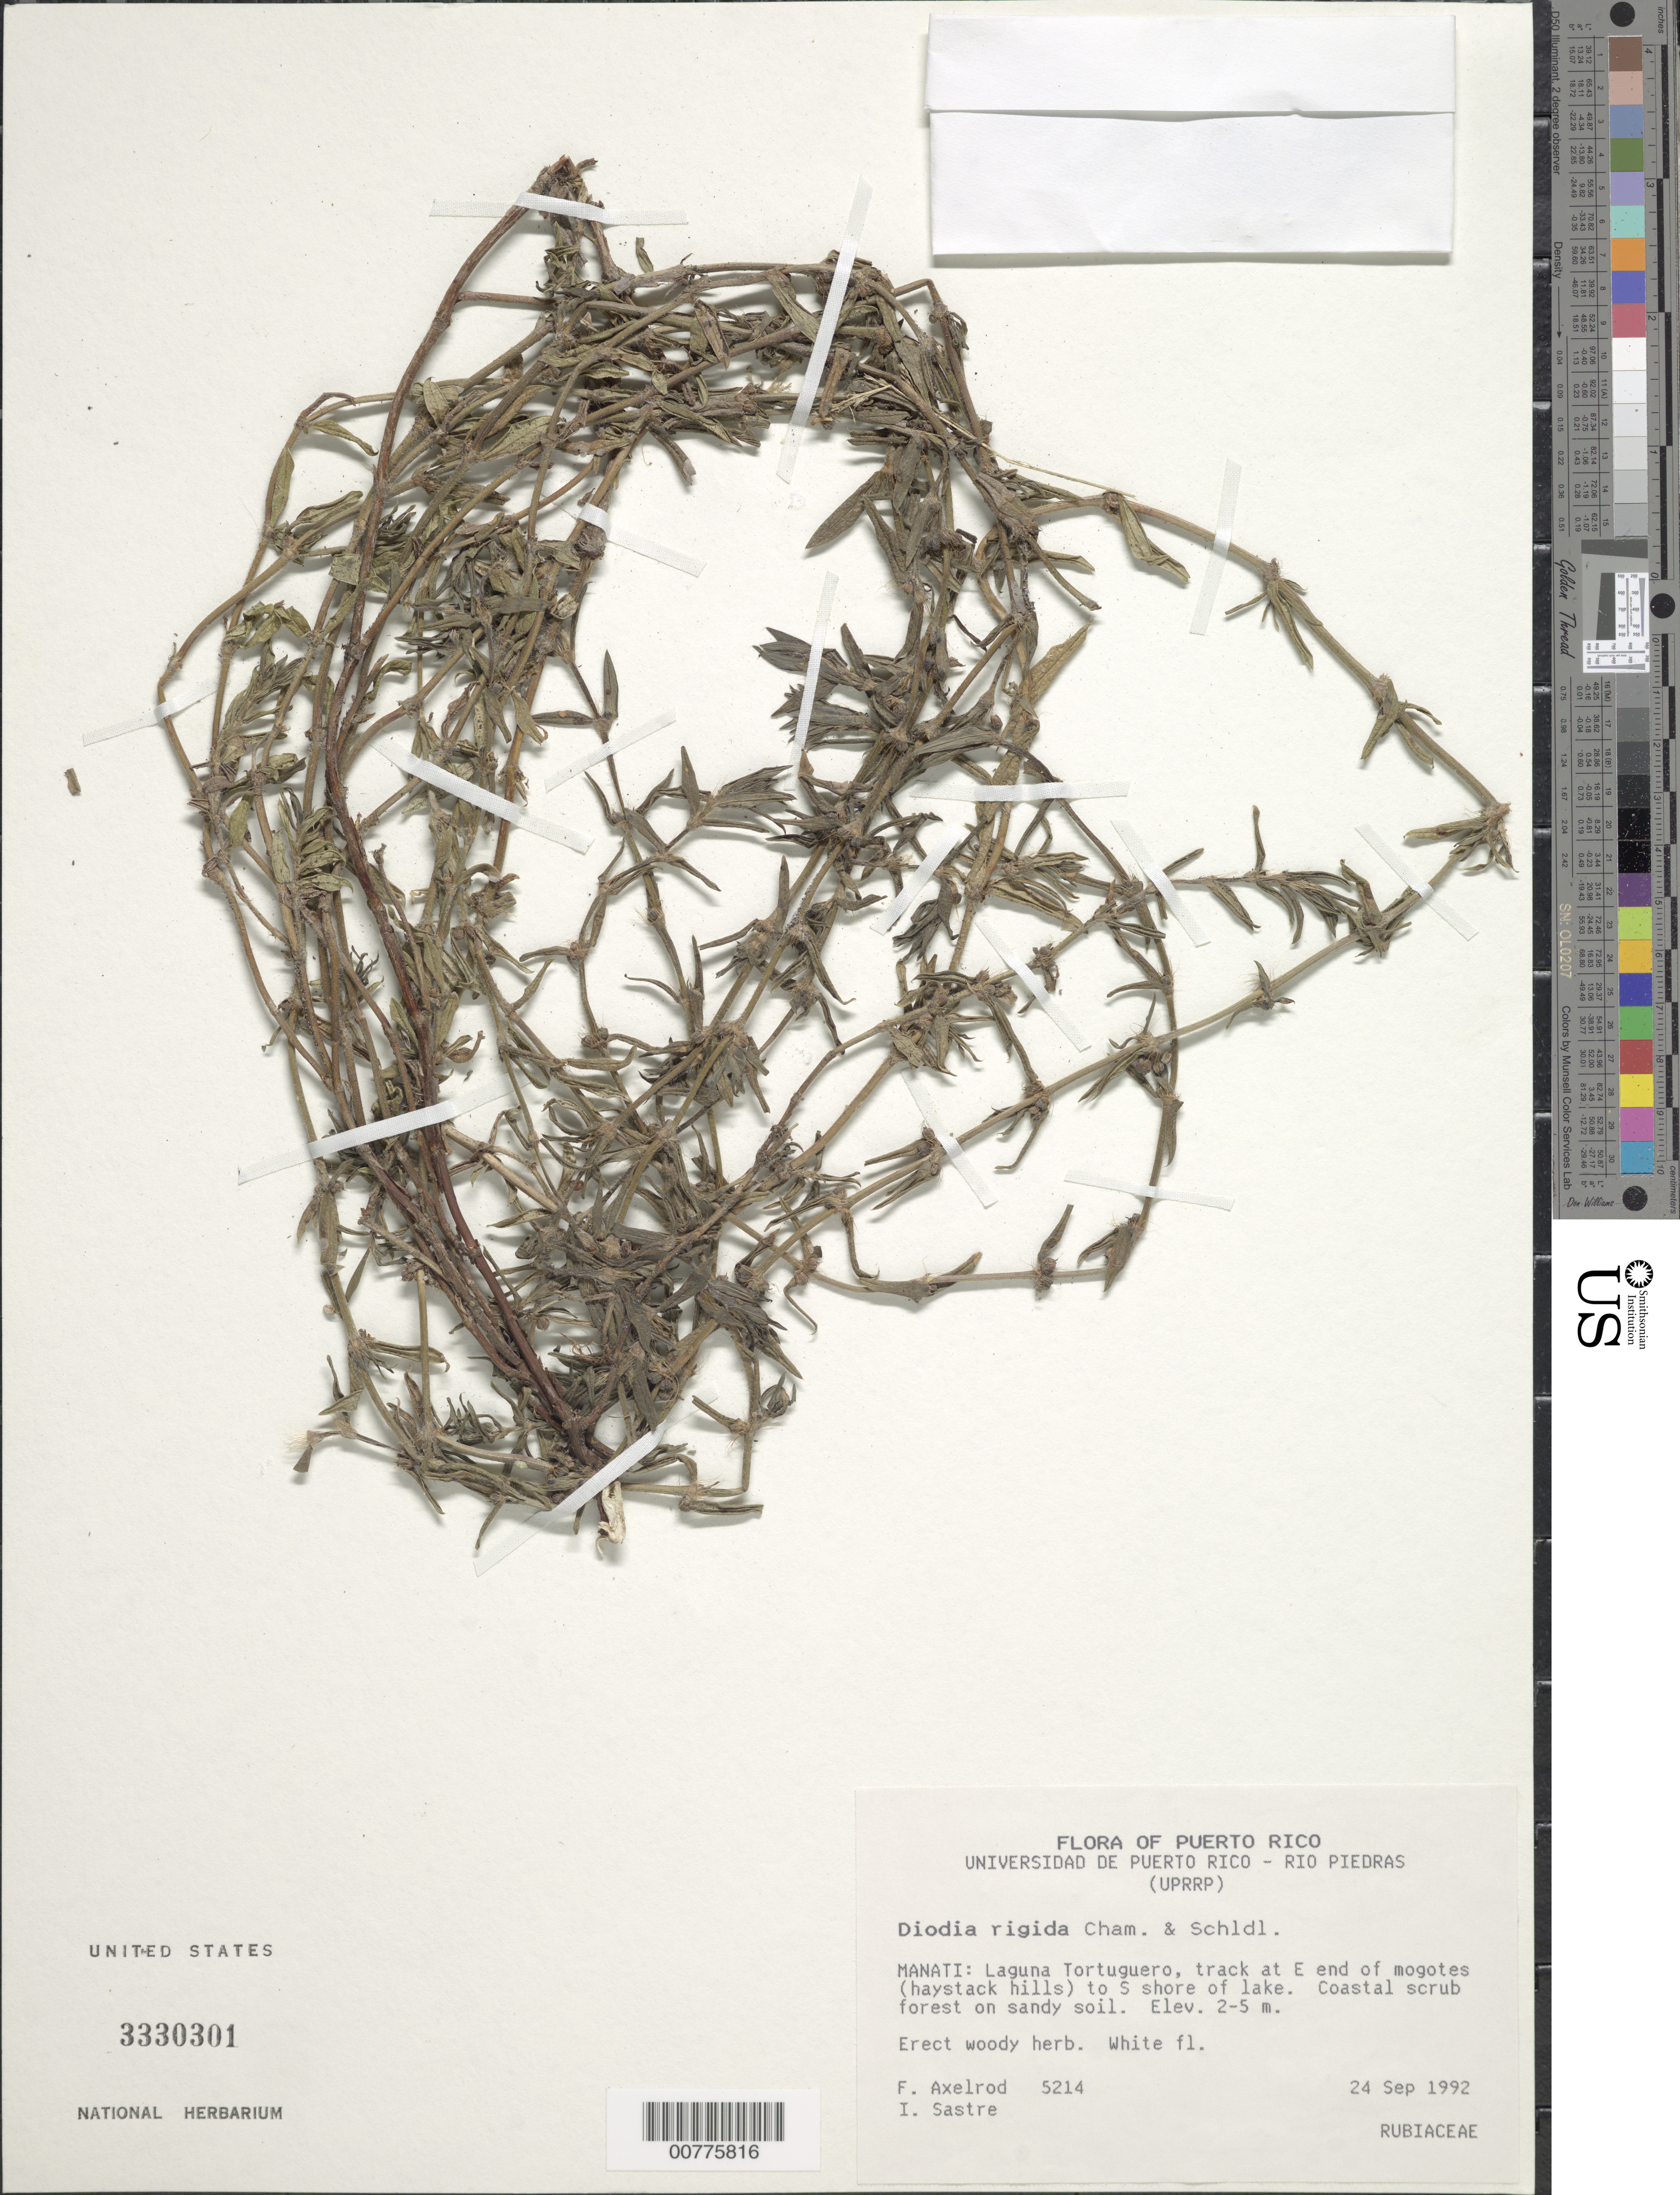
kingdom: Plantae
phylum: Tracheophyta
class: Magnoliopsida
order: Gentianales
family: Rubiaceae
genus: Diodella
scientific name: Diodella apiculata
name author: (Willd. ex Roem. & Schult.) Bacigalupo & E.L. Cabral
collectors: F. S. Axelrod & I. Sastre-de Jesús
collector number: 5214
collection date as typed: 24 Sep 1992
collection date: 1992-09-24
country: Puerto Rico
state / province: Manatí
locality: Manati: Laguna Tortuguero, track at E end of mogotes (haystack hills) to S shore of lake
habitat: Coastal scrub forest on sandy soil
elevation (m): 2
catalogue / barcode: US 3330301